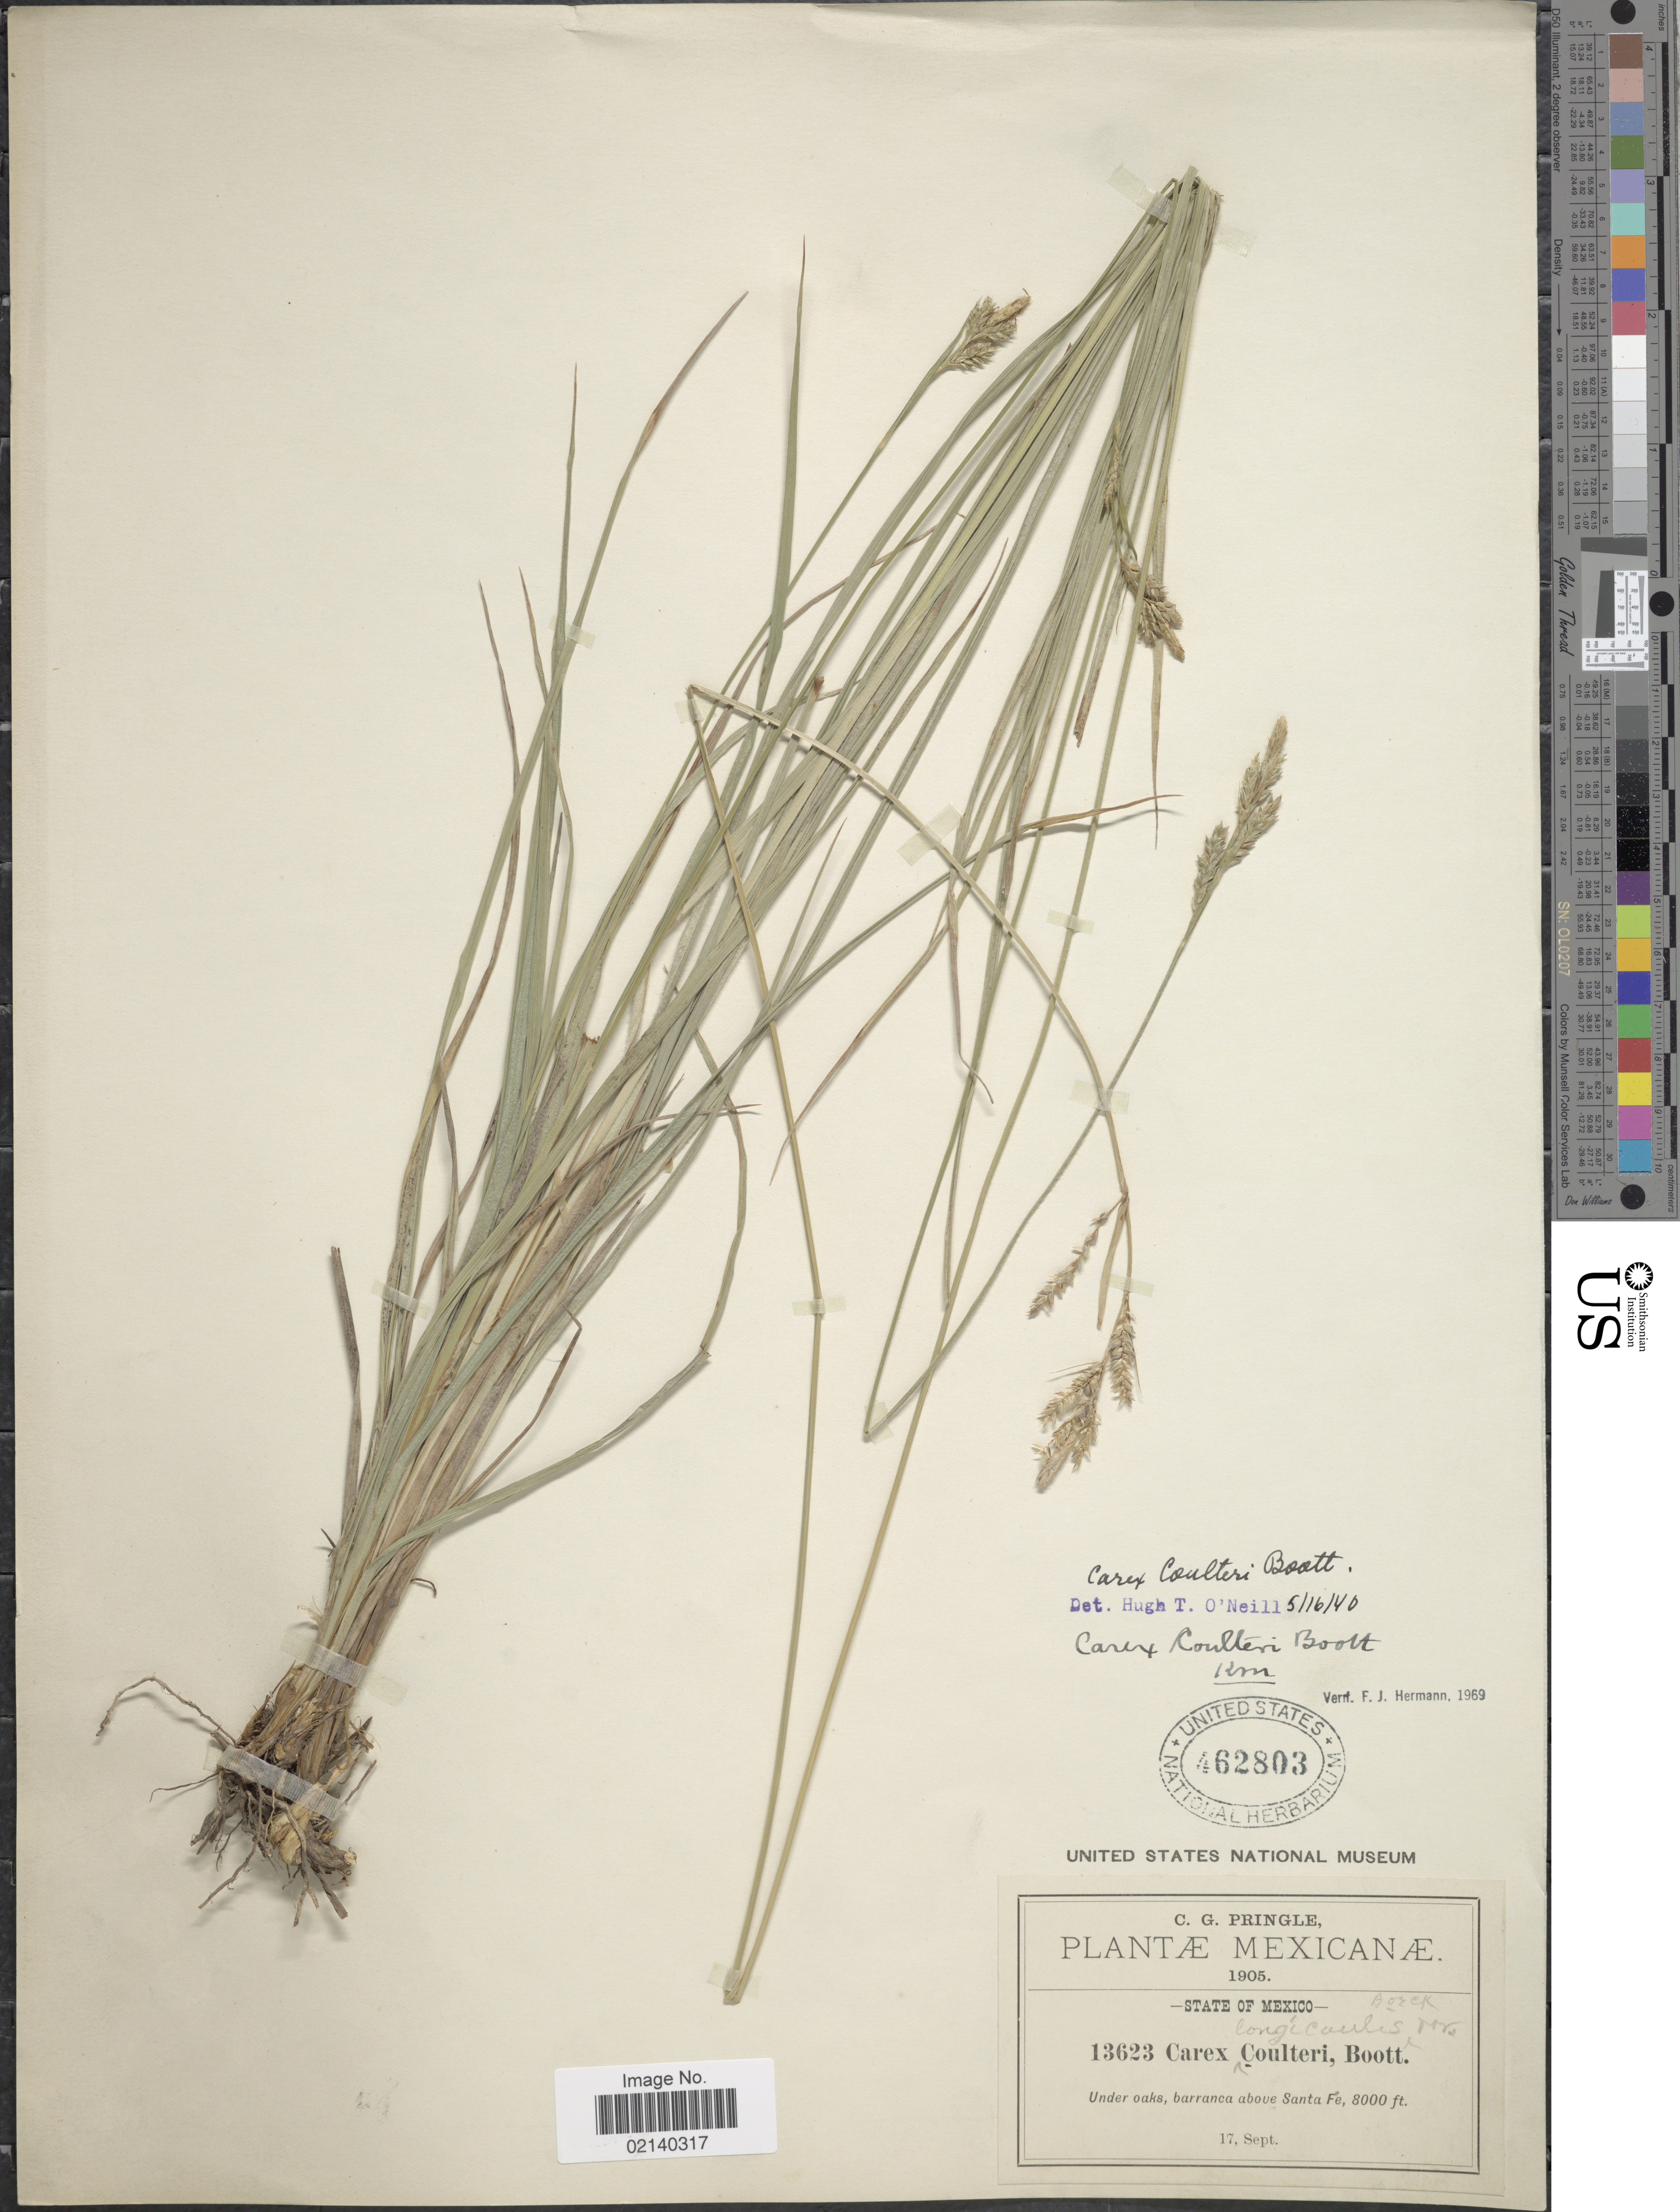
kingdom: Plantae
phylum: Tracheophyta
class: Liliopsida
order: Poales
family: Cyperaceae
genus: Carex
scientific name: Carex coulteri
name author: Boott ex Hemsl.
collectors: C. G. Pringle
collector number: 13623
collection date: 1905-09-17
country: Mexico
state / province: México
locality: Under oaks, barranca above Santa Fe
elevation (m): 2438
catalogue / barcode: US 462803